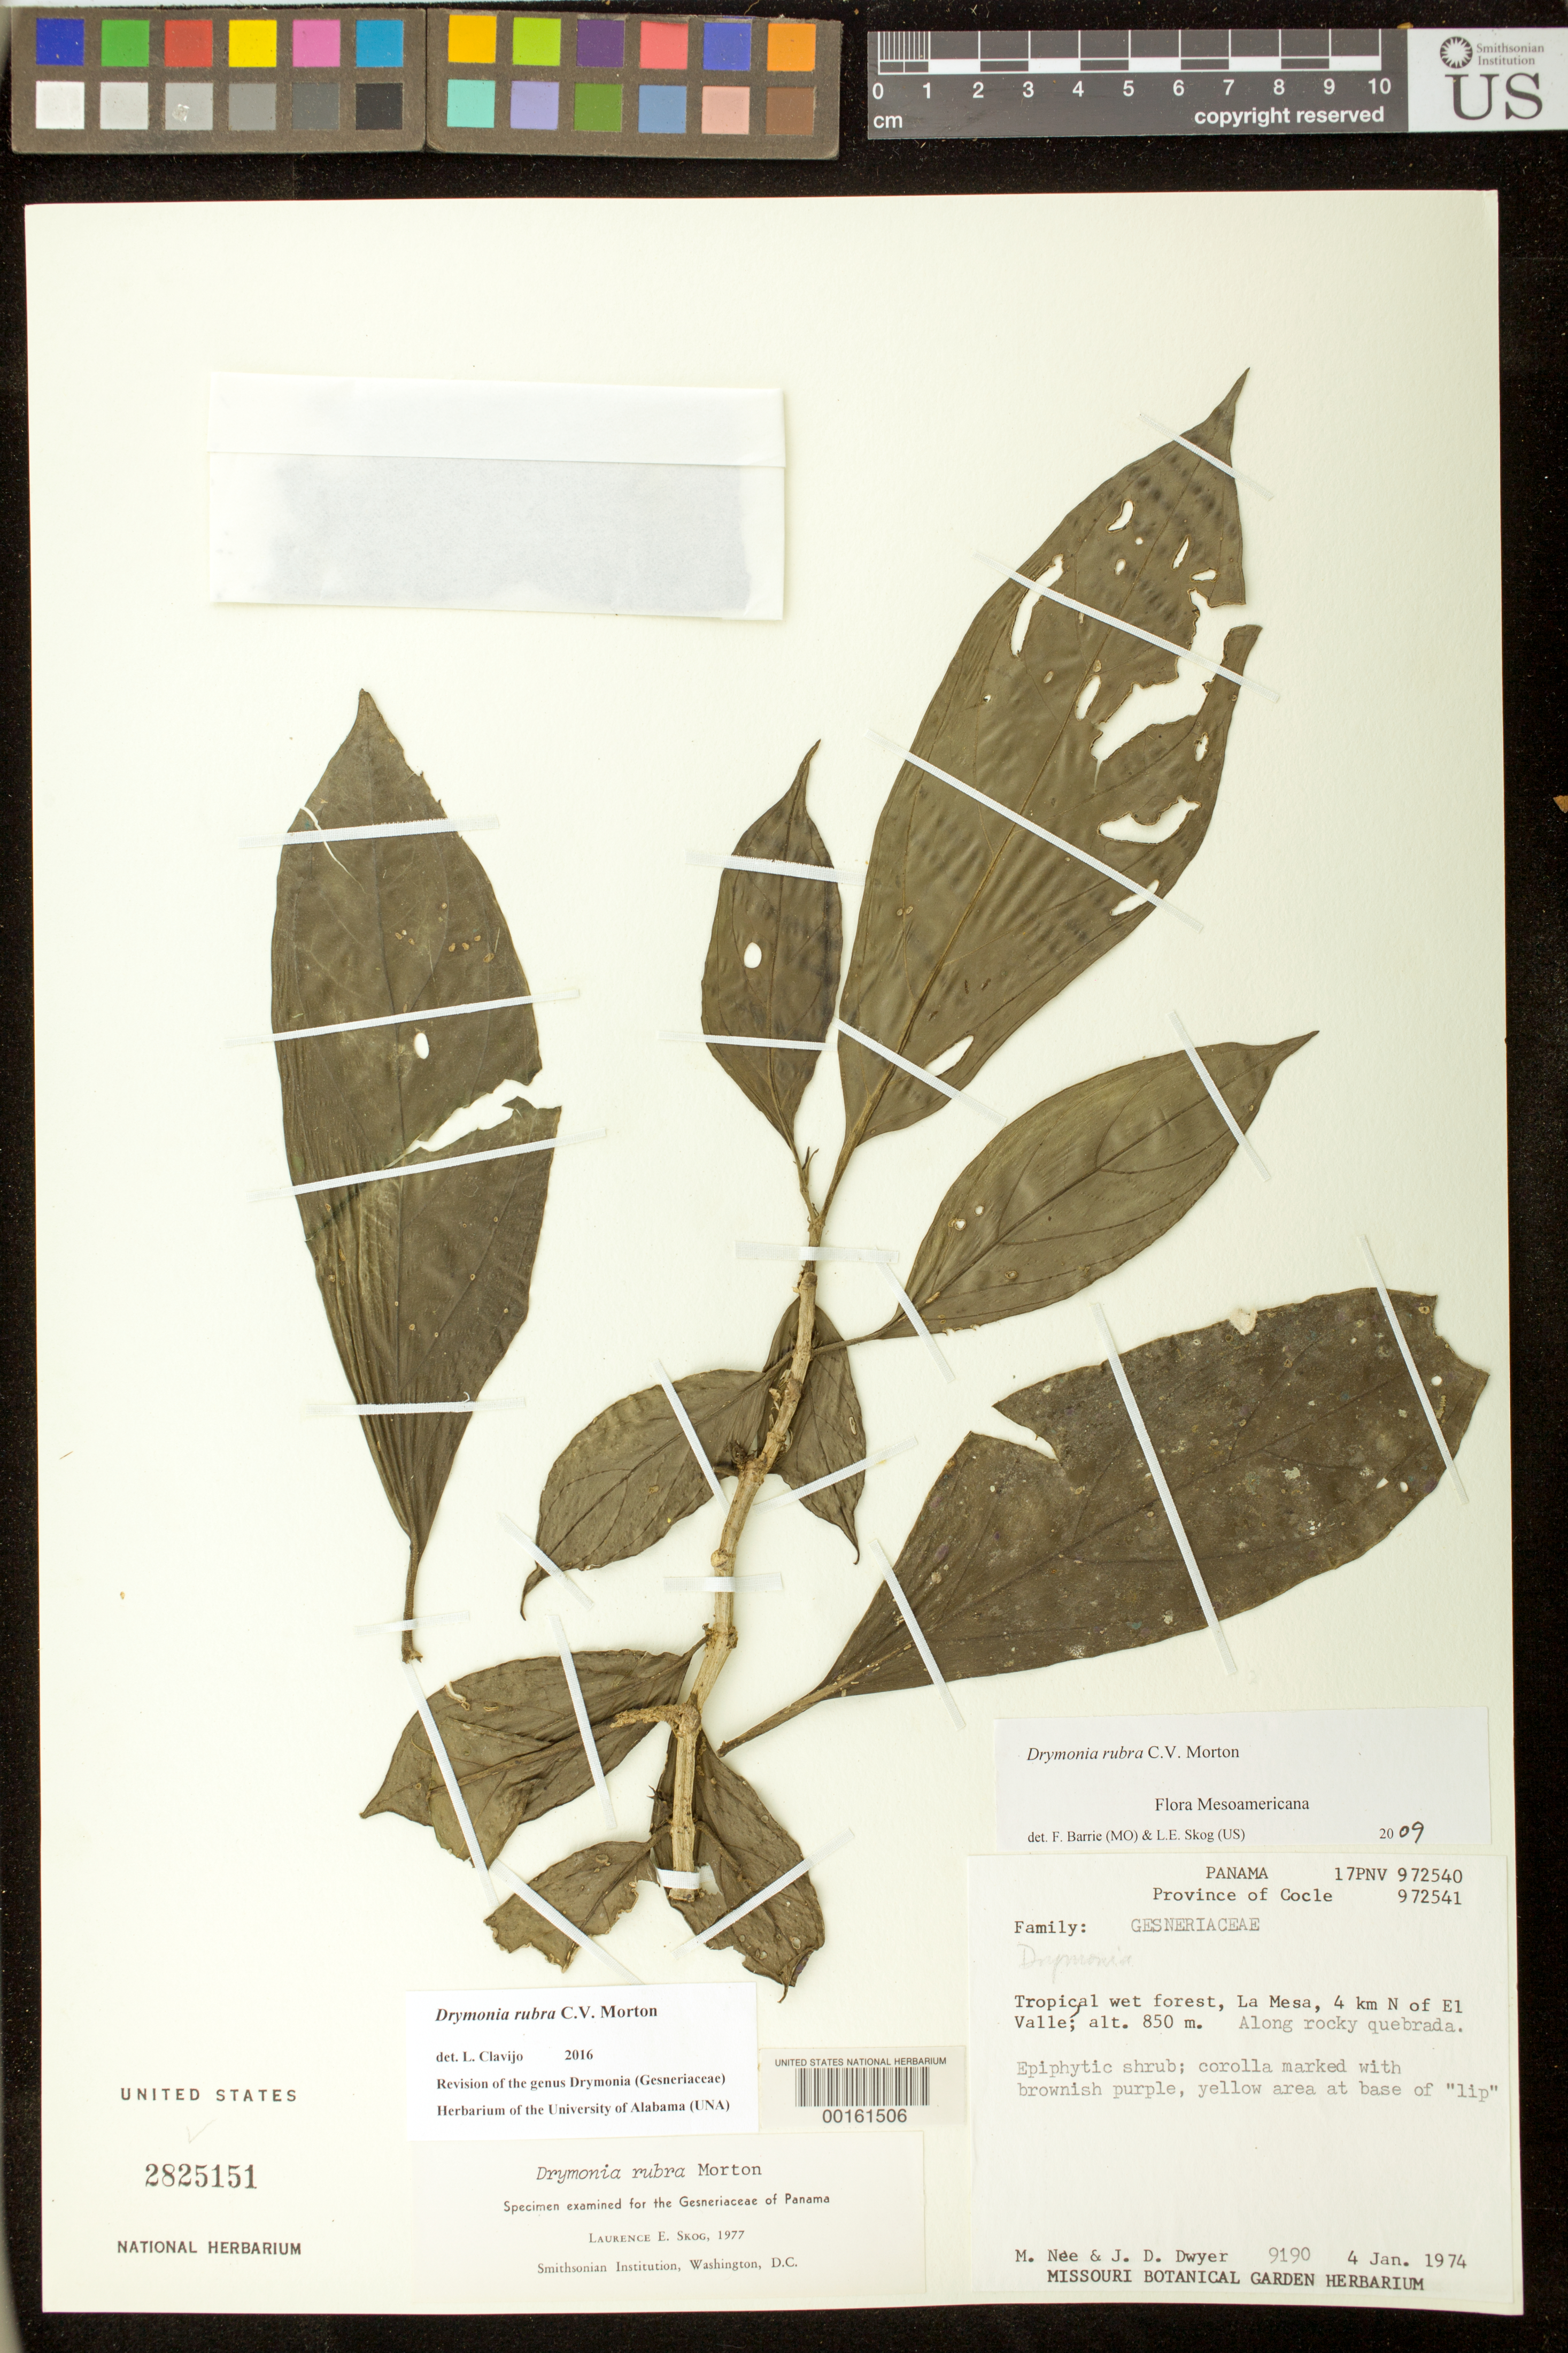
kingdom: Plantae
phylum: Tracheophyta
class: Magnoliopsida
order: Lamiales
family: Gesneriaceae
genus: Drymonia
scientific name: Drymonia rubra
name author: C.V. Morton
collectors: M. Nee & J. D. Dwyer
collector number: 9190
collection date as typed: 04 Jan 1974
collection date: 1974-01-04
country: Panama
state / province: Coclé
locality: La Mesa, 4 km N of El Valle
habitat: Tropical wet forest, along rocky quebrada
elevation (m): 850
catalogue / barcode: US 2825151